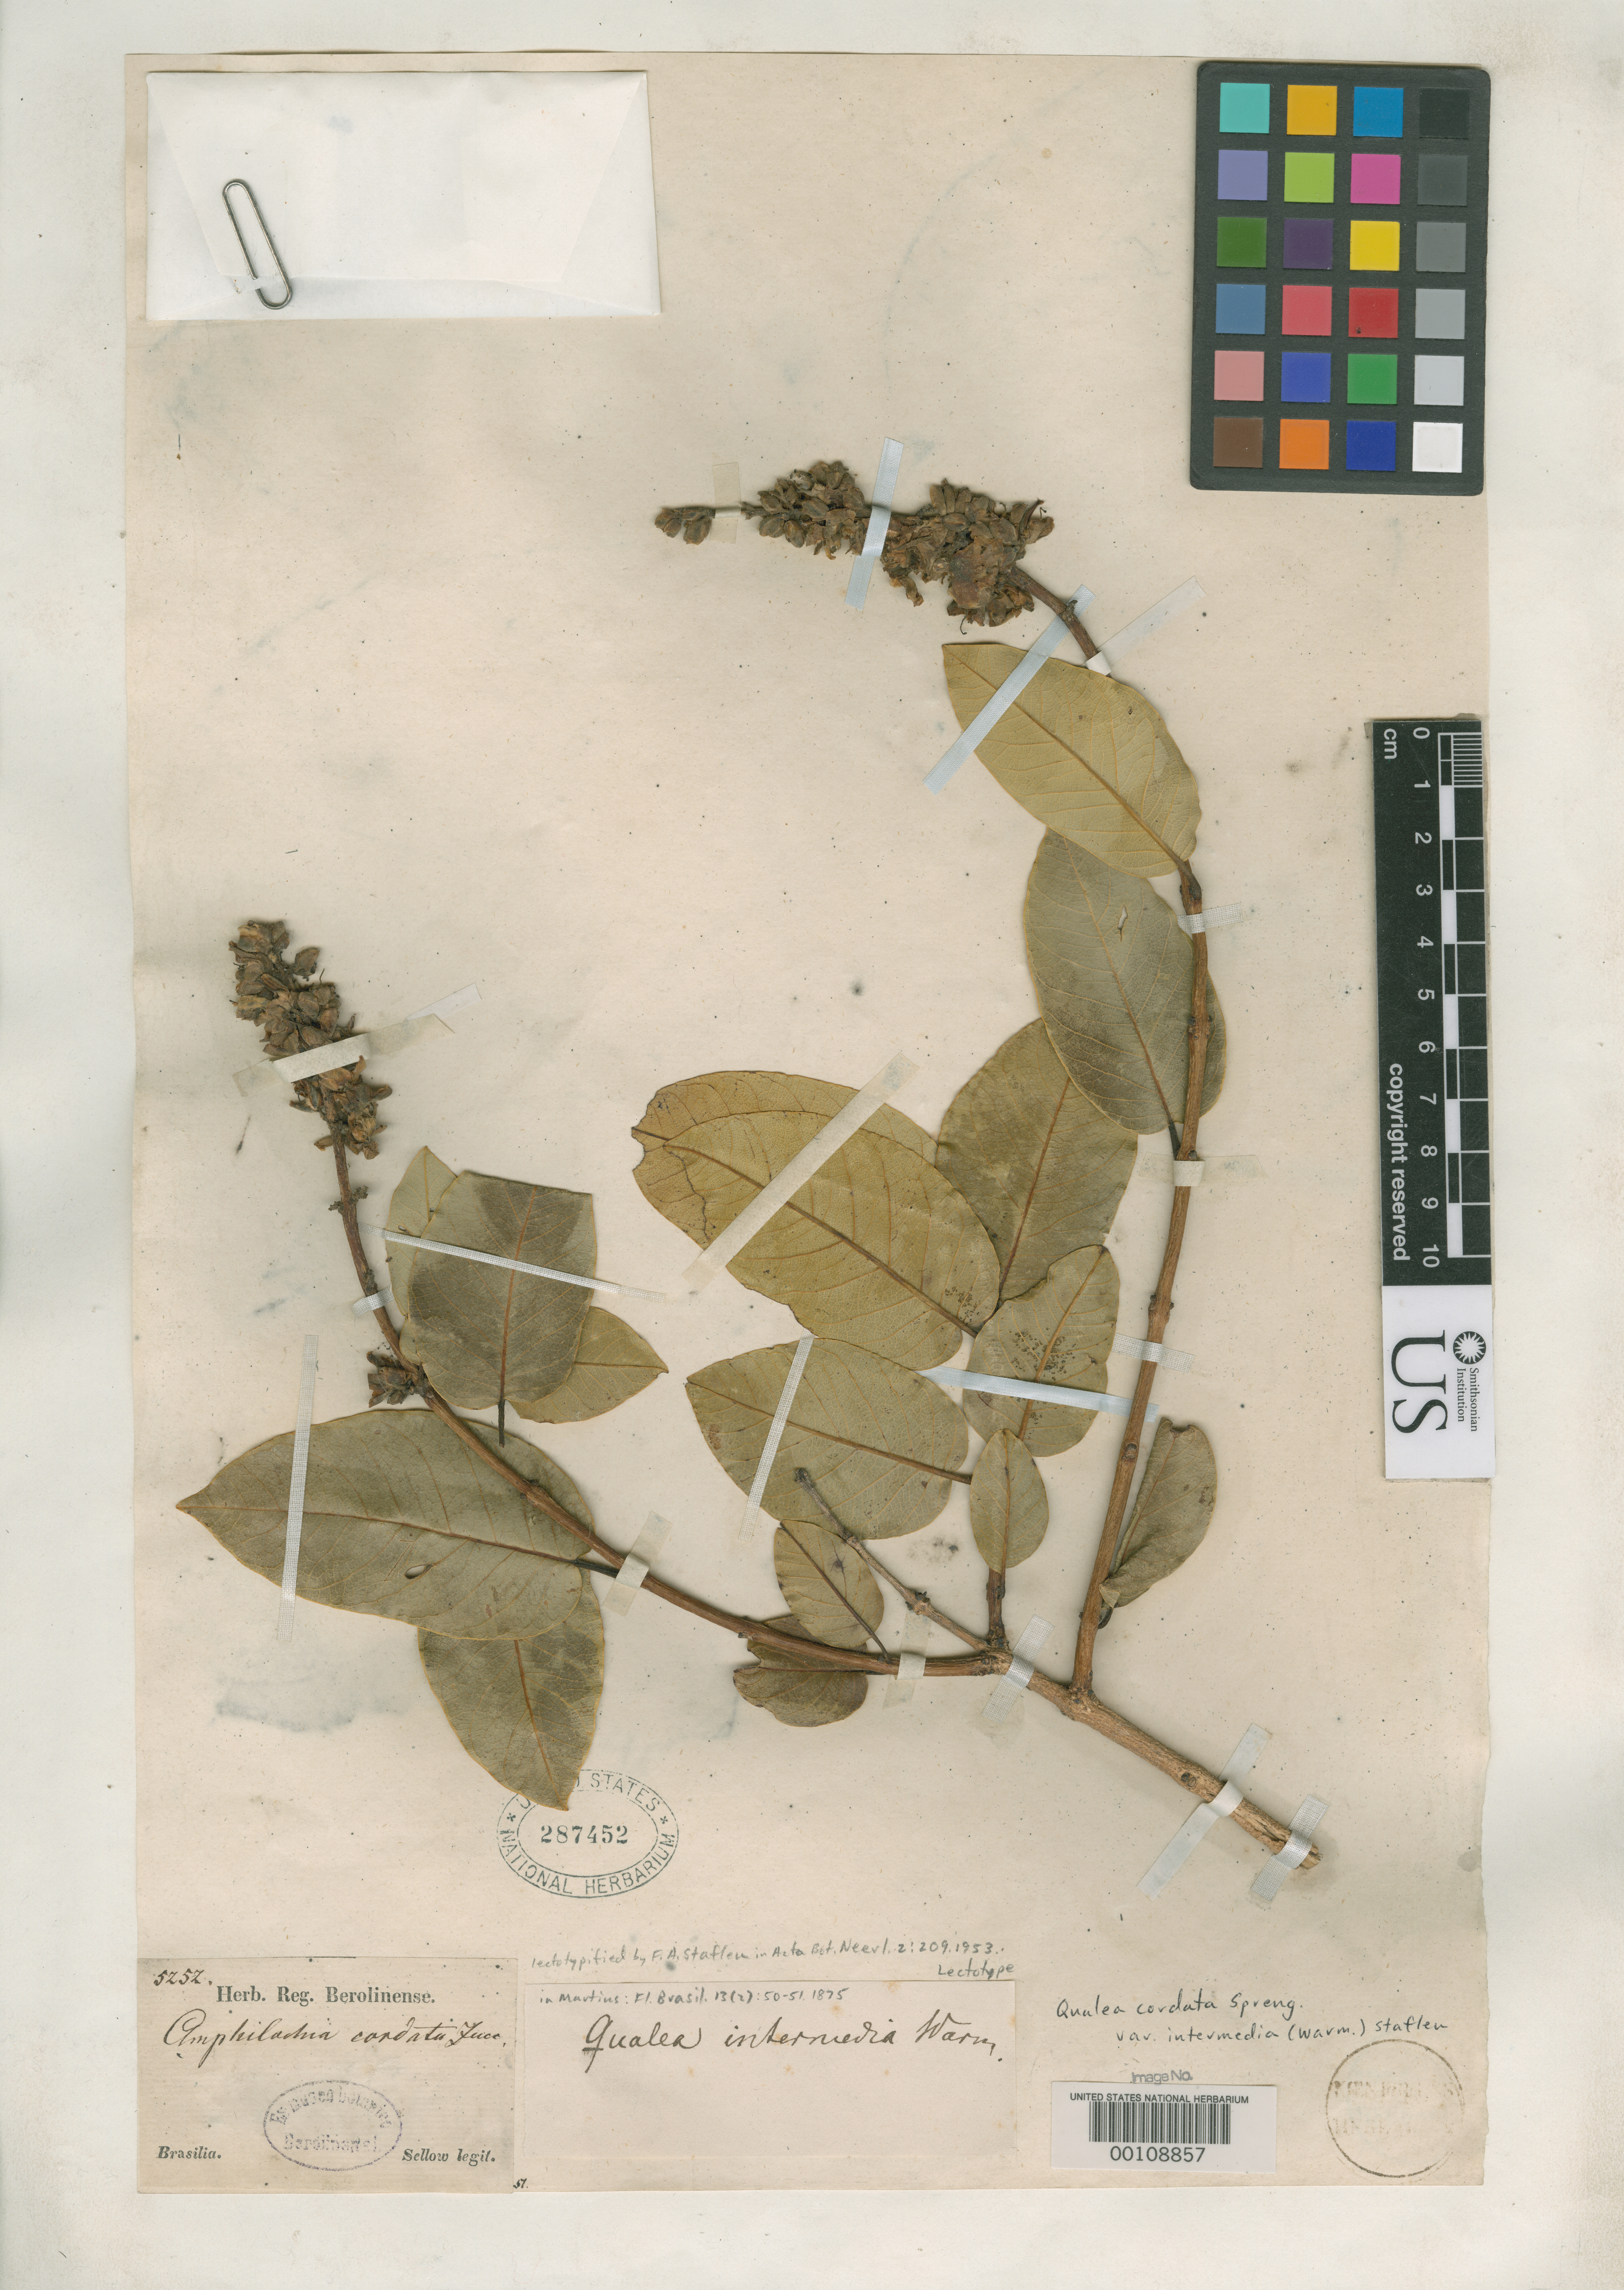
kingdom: Plantae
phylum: Tracheophyta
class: Magnoliopsida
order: Myrtales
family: Vochysiaceae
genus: Qualea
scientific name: Qualea intermedia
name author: Warm.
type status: Lectotype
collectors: F. Sellow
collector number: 5252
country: Brazil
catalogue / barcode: US 287452